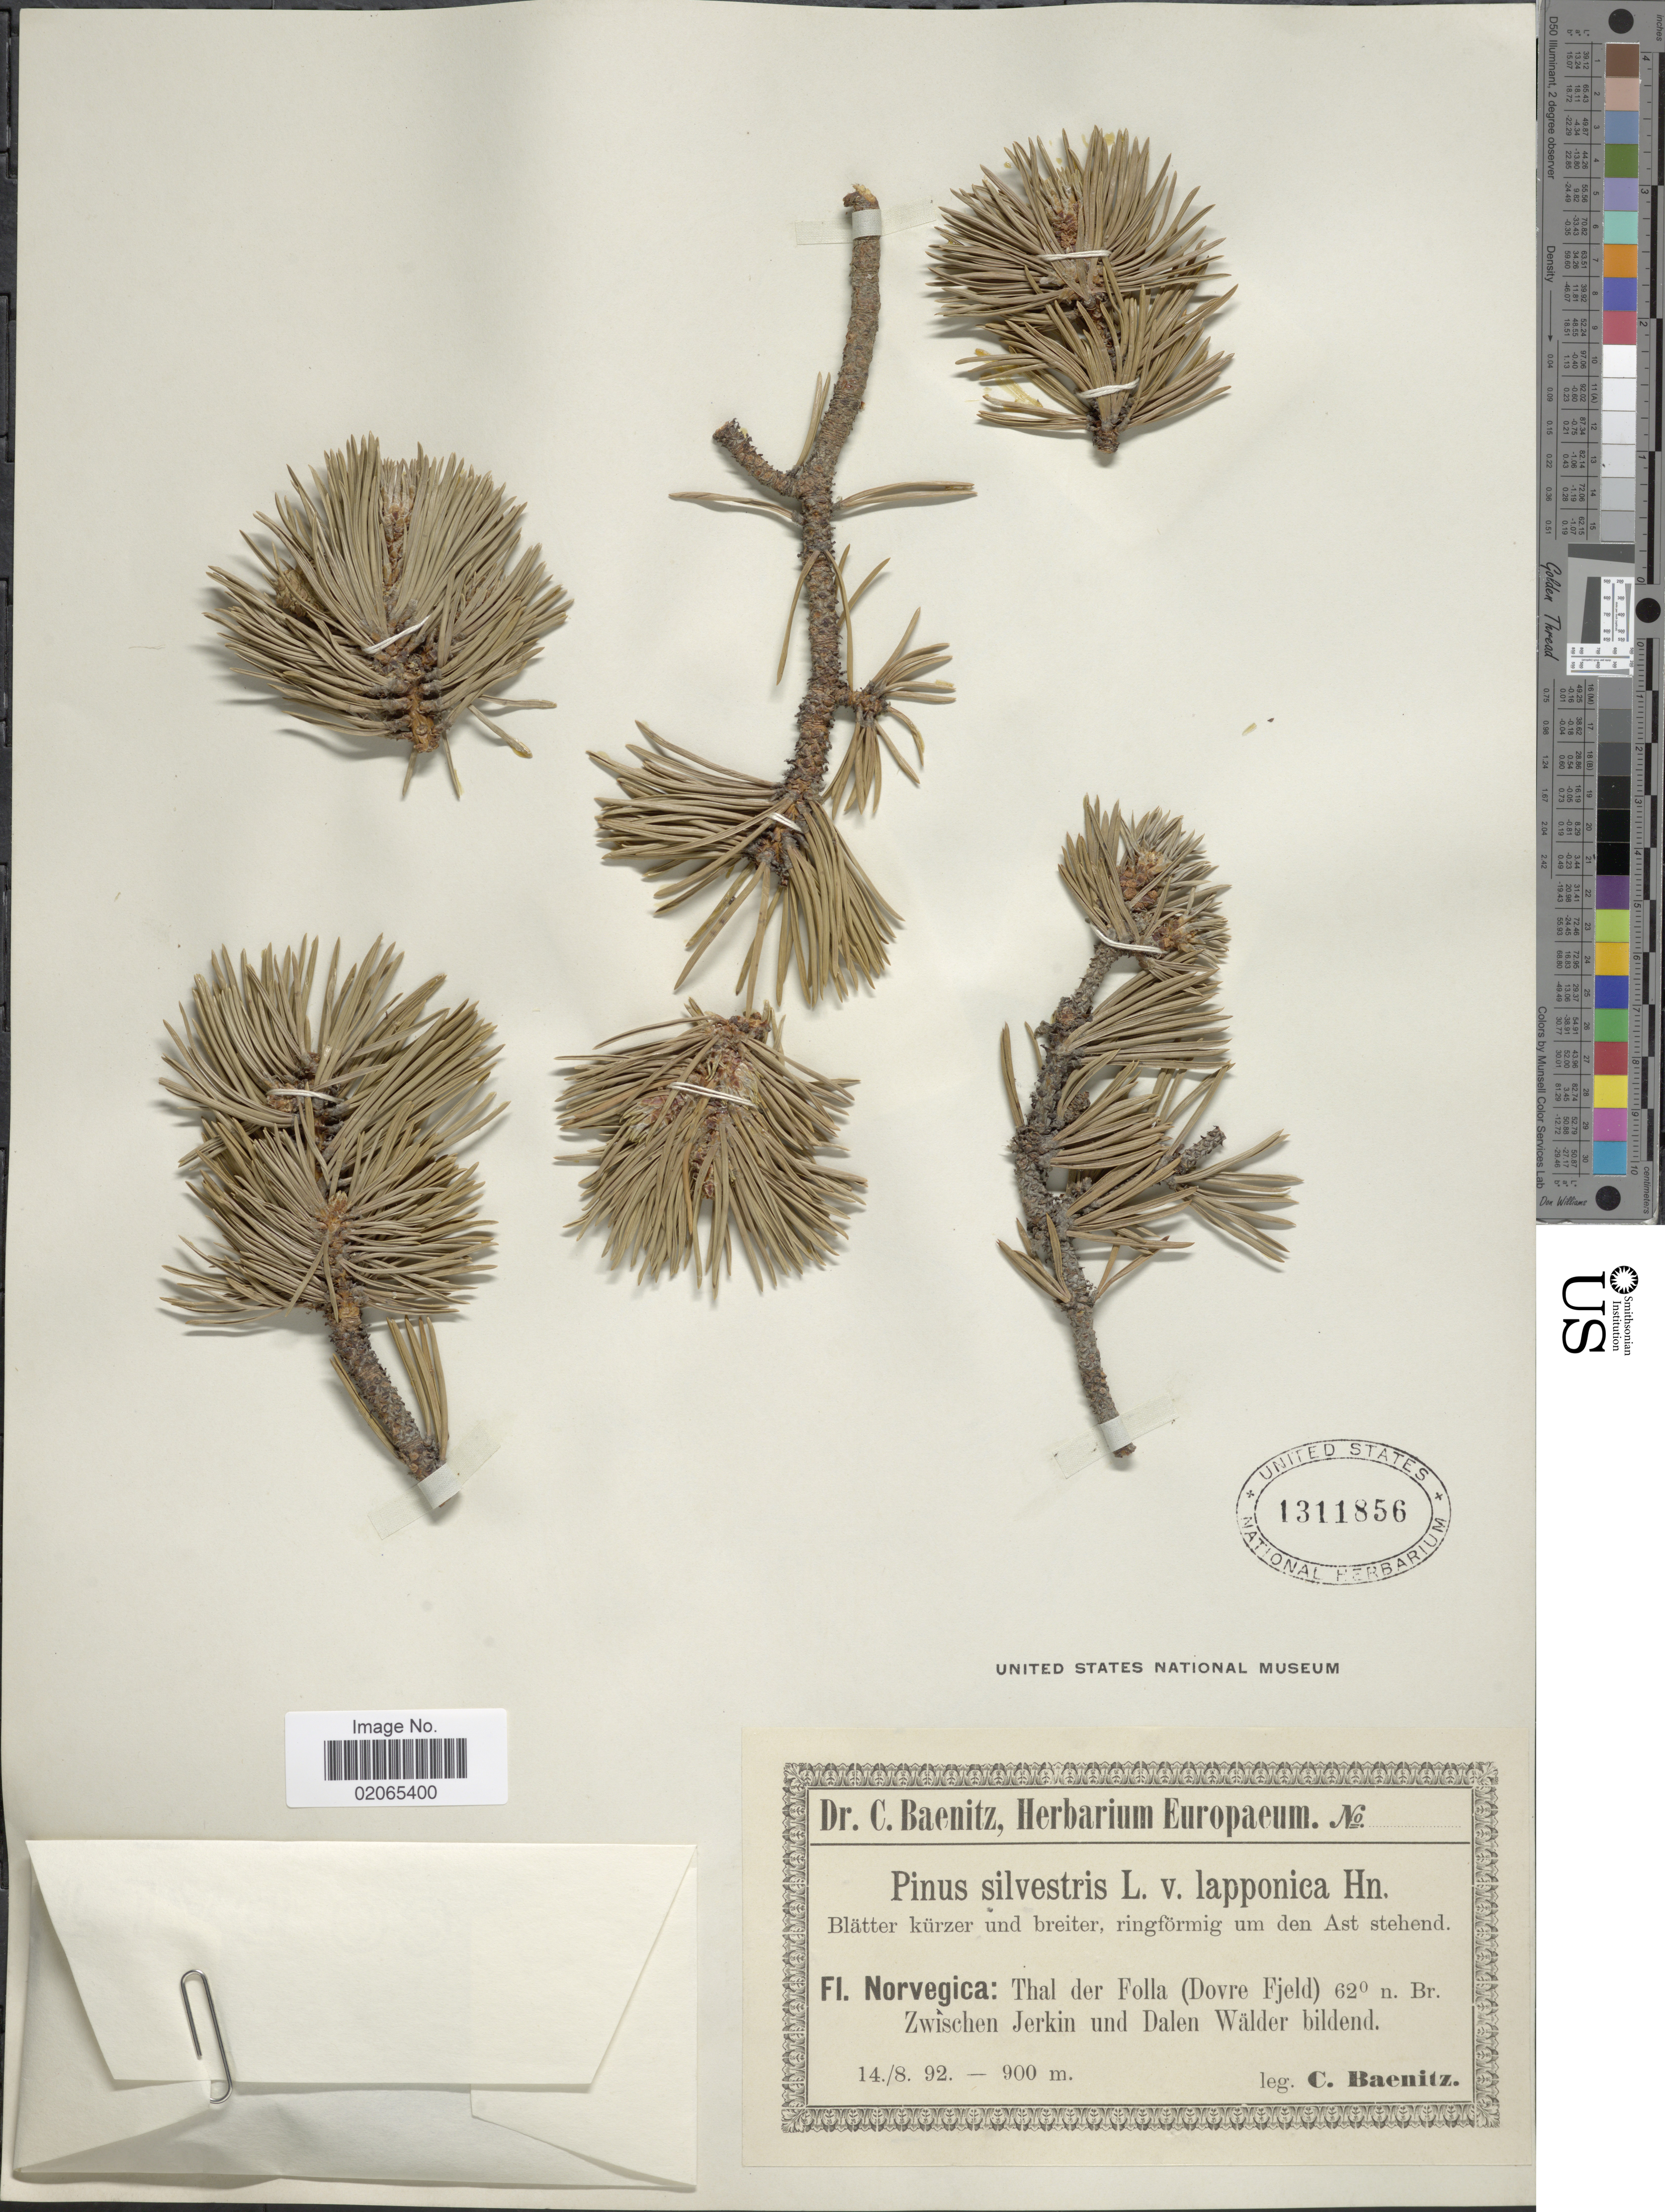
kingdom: Plantae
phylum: Tracheophyta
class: Pinopsida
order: Pinales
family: Pinaceae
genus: Pinus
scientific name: Pinus sylvestris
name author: L.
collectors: C. G. Baenitz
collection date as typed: Transcribed d/m/y: 14/8/92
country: Norway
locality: Norvegica: Thal der Folla (Dovre Fjeld) 62° n. Br. Zwischen Jerkin und Dalen Wälder bildend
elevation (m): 900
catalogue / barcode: US 1311856